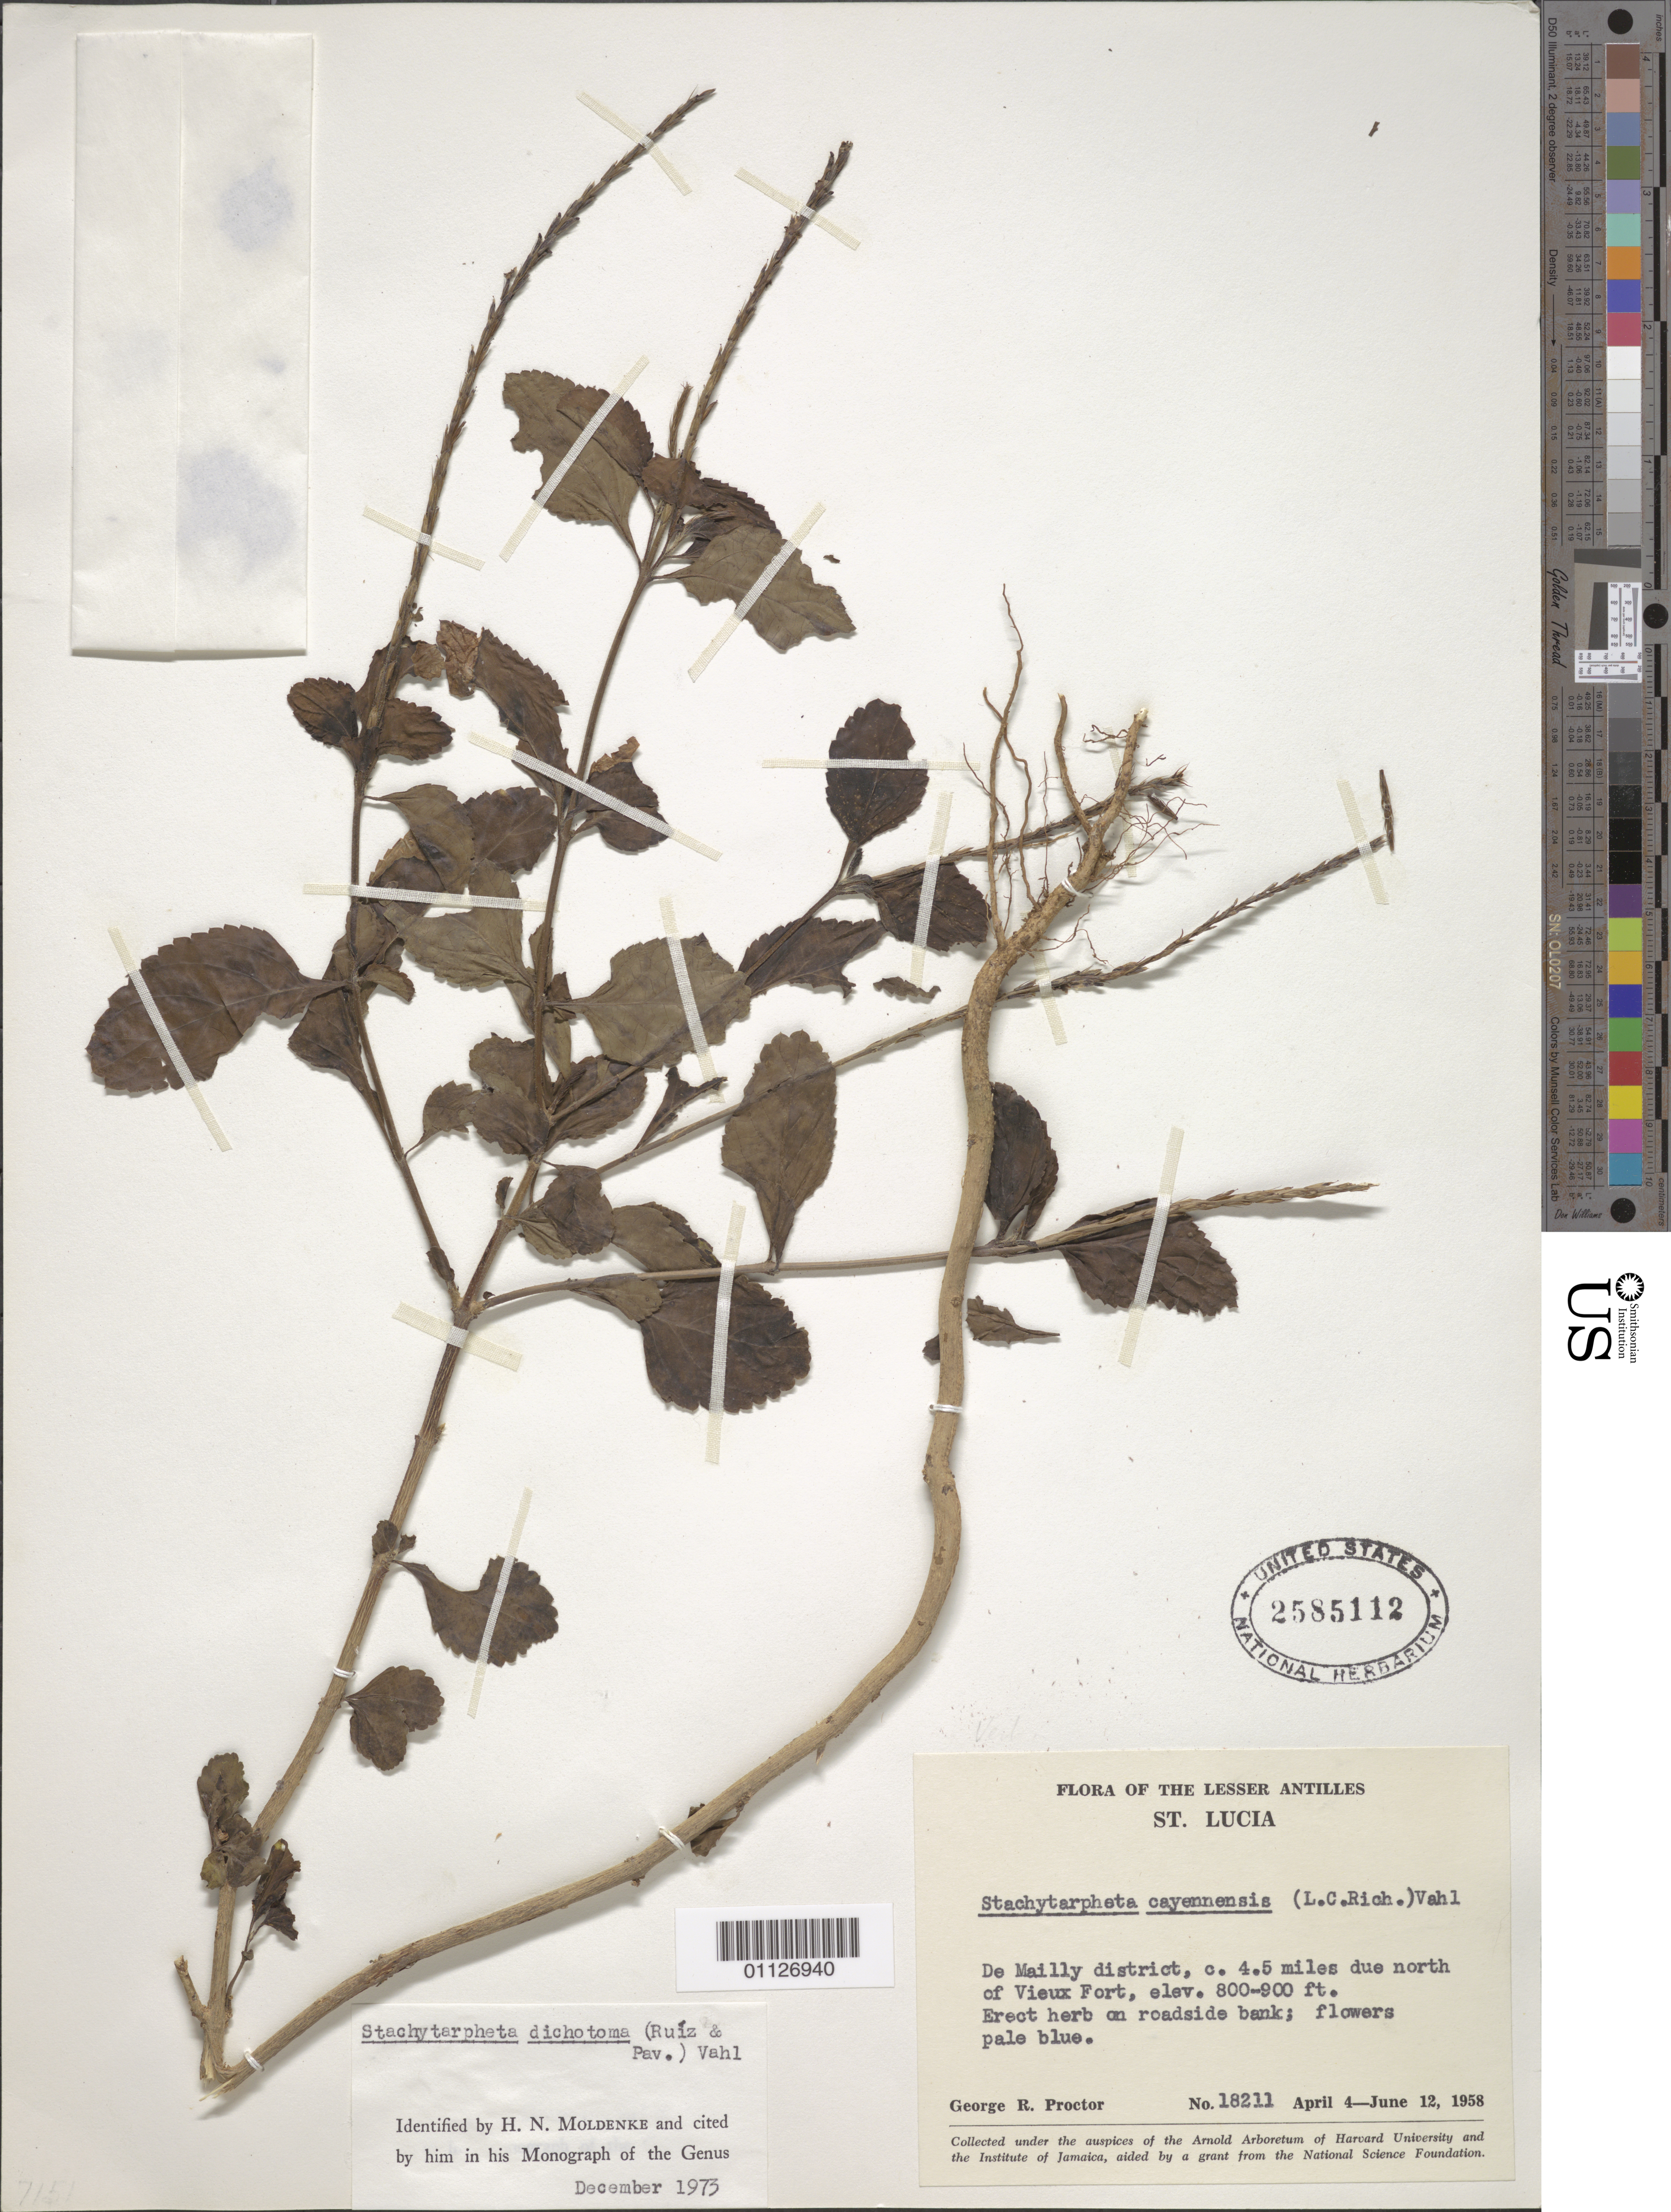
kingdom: Plantae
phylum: Tracheophyta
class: Magnoliopsida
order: Lamiales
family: Verbenaceae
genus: Stachytarpheta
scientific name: Stachytarpheta dichotoma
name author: (Ruiz & Pav.) Vahl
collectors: G. R. Proctor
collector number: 18211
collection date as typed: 04 Apr 1958 to 12 Jun 1958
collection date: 1958-04-04/1958-06-12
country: St. Lucia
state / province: De Mailly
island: St. Lucia I.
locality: c. 4.5 mi due N of Vieux Fort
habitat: roadside bank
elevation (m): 244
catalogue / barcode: US 2585112